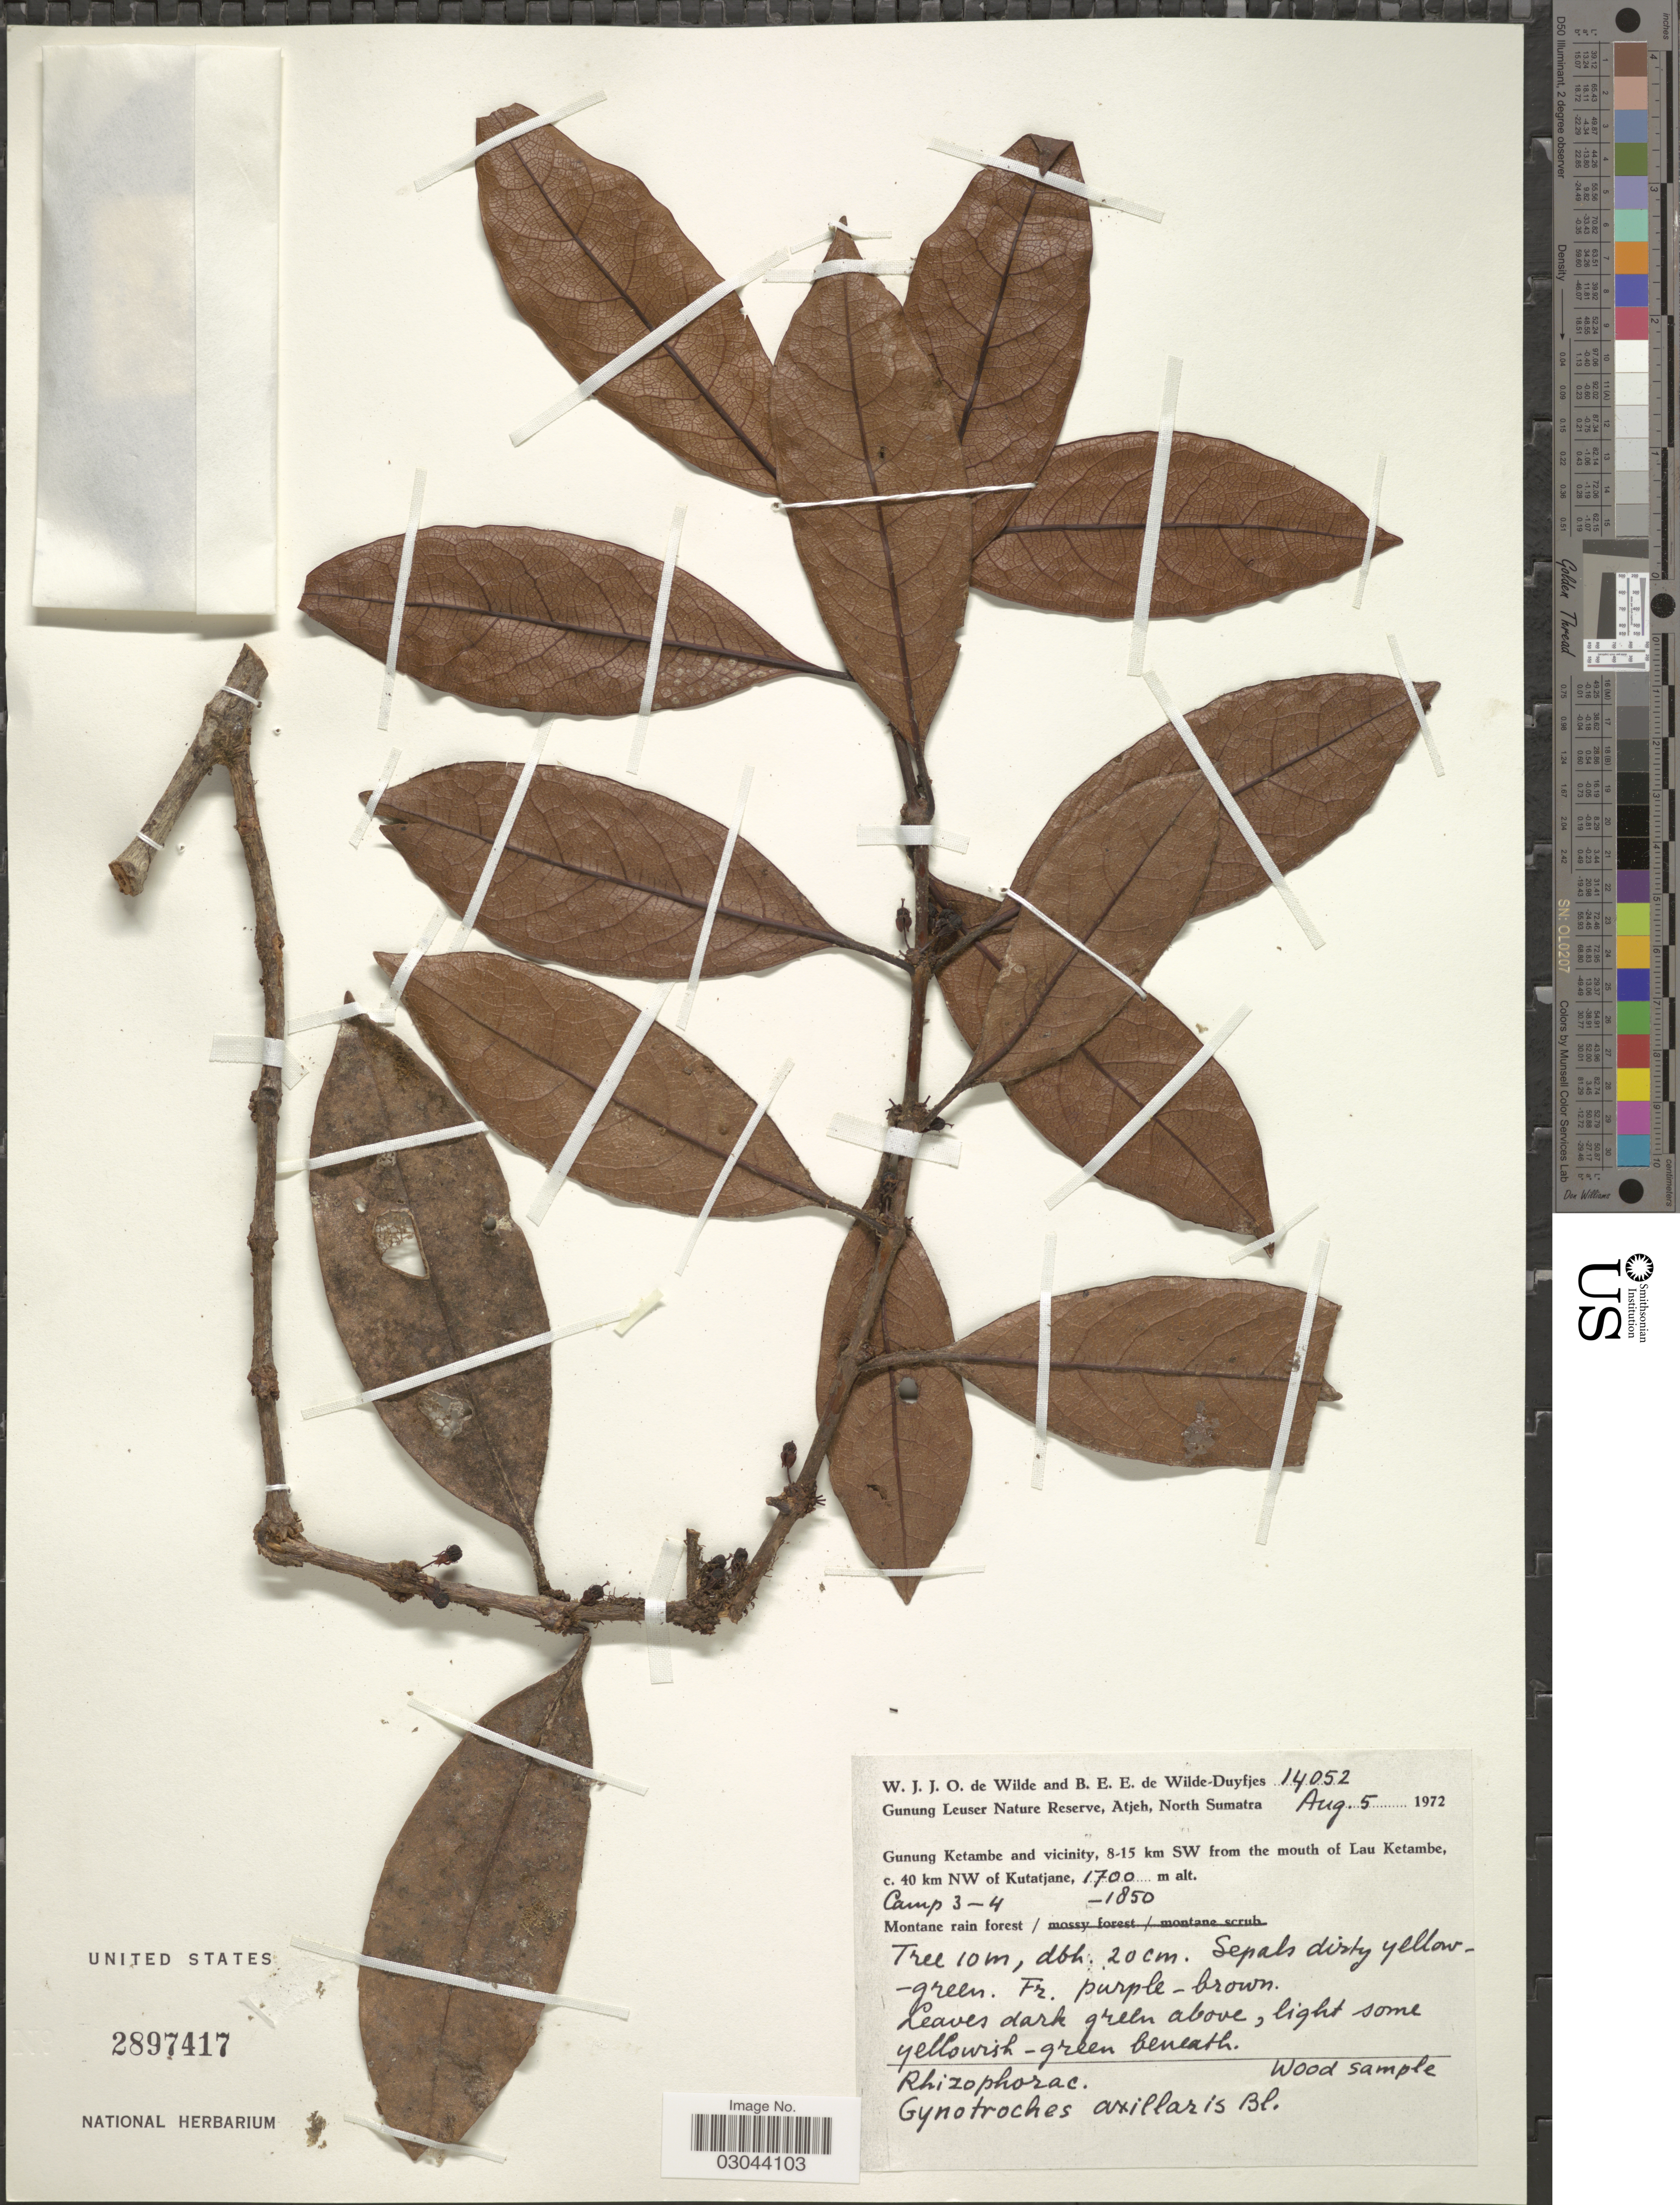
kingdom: Plantae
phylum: Tracheophyta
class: Magnoliopsida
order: Malpighiales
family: Rhizophoraceae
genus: Gynotroches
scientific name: Gynotroches axillaris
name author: Blume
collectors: W. J. de Wilde & B. E. de Wilde-Duyfjes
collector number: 14052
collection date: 1972-08-05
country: Indonesia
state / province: Sumatra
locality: Gunung Leuser Nature Reserve, Atjeh, North Sumatra. Gunung Ketambe and vicinity, 8-15 km SW from the mouth of Lau Ketambe, c. 40 km NW of Kutatjane. Camp 3-4.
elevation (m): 1700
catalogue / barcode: US 2897417